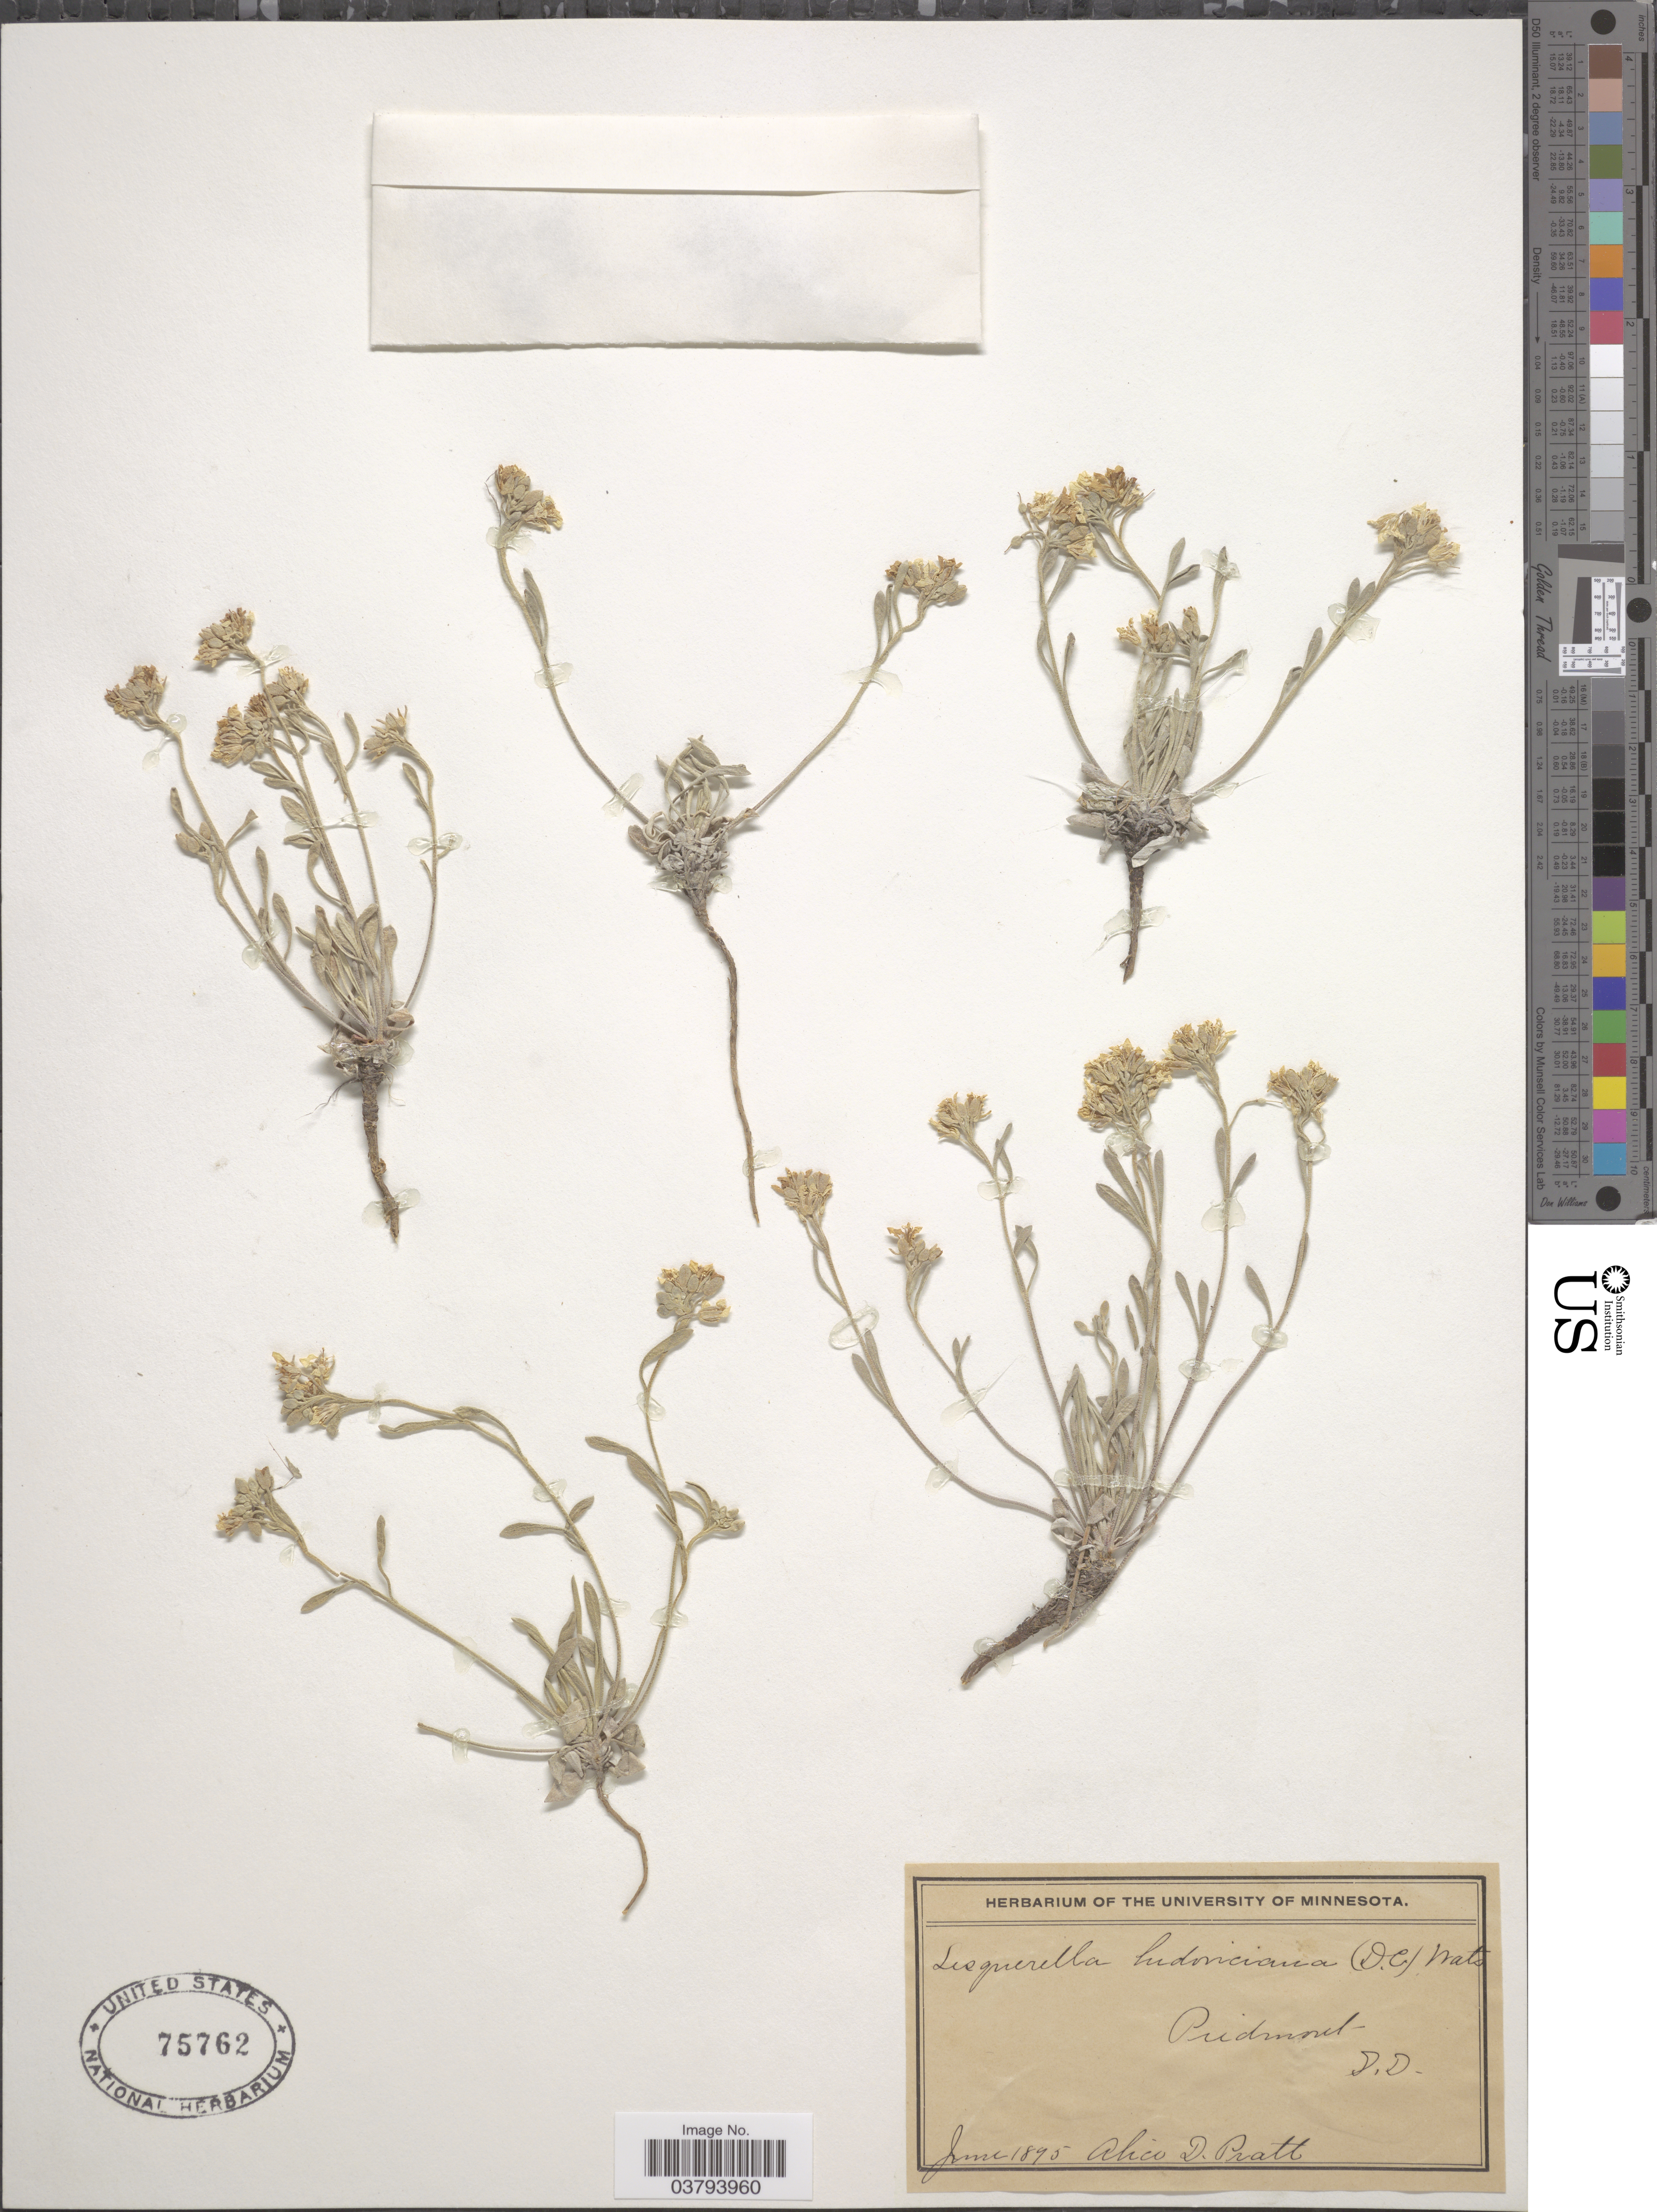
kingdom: Plantae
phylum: Tracheophyta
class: Magnoliopsida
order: Brassicales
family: Brassicaceae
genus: Lesquerella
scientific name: Lesquerella ludoviciana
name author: (Nutt.) S. Watson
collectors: A. Pratt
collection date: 1895-06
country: United States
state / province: South Dakota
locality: Piedmont.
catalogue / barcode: US 75762